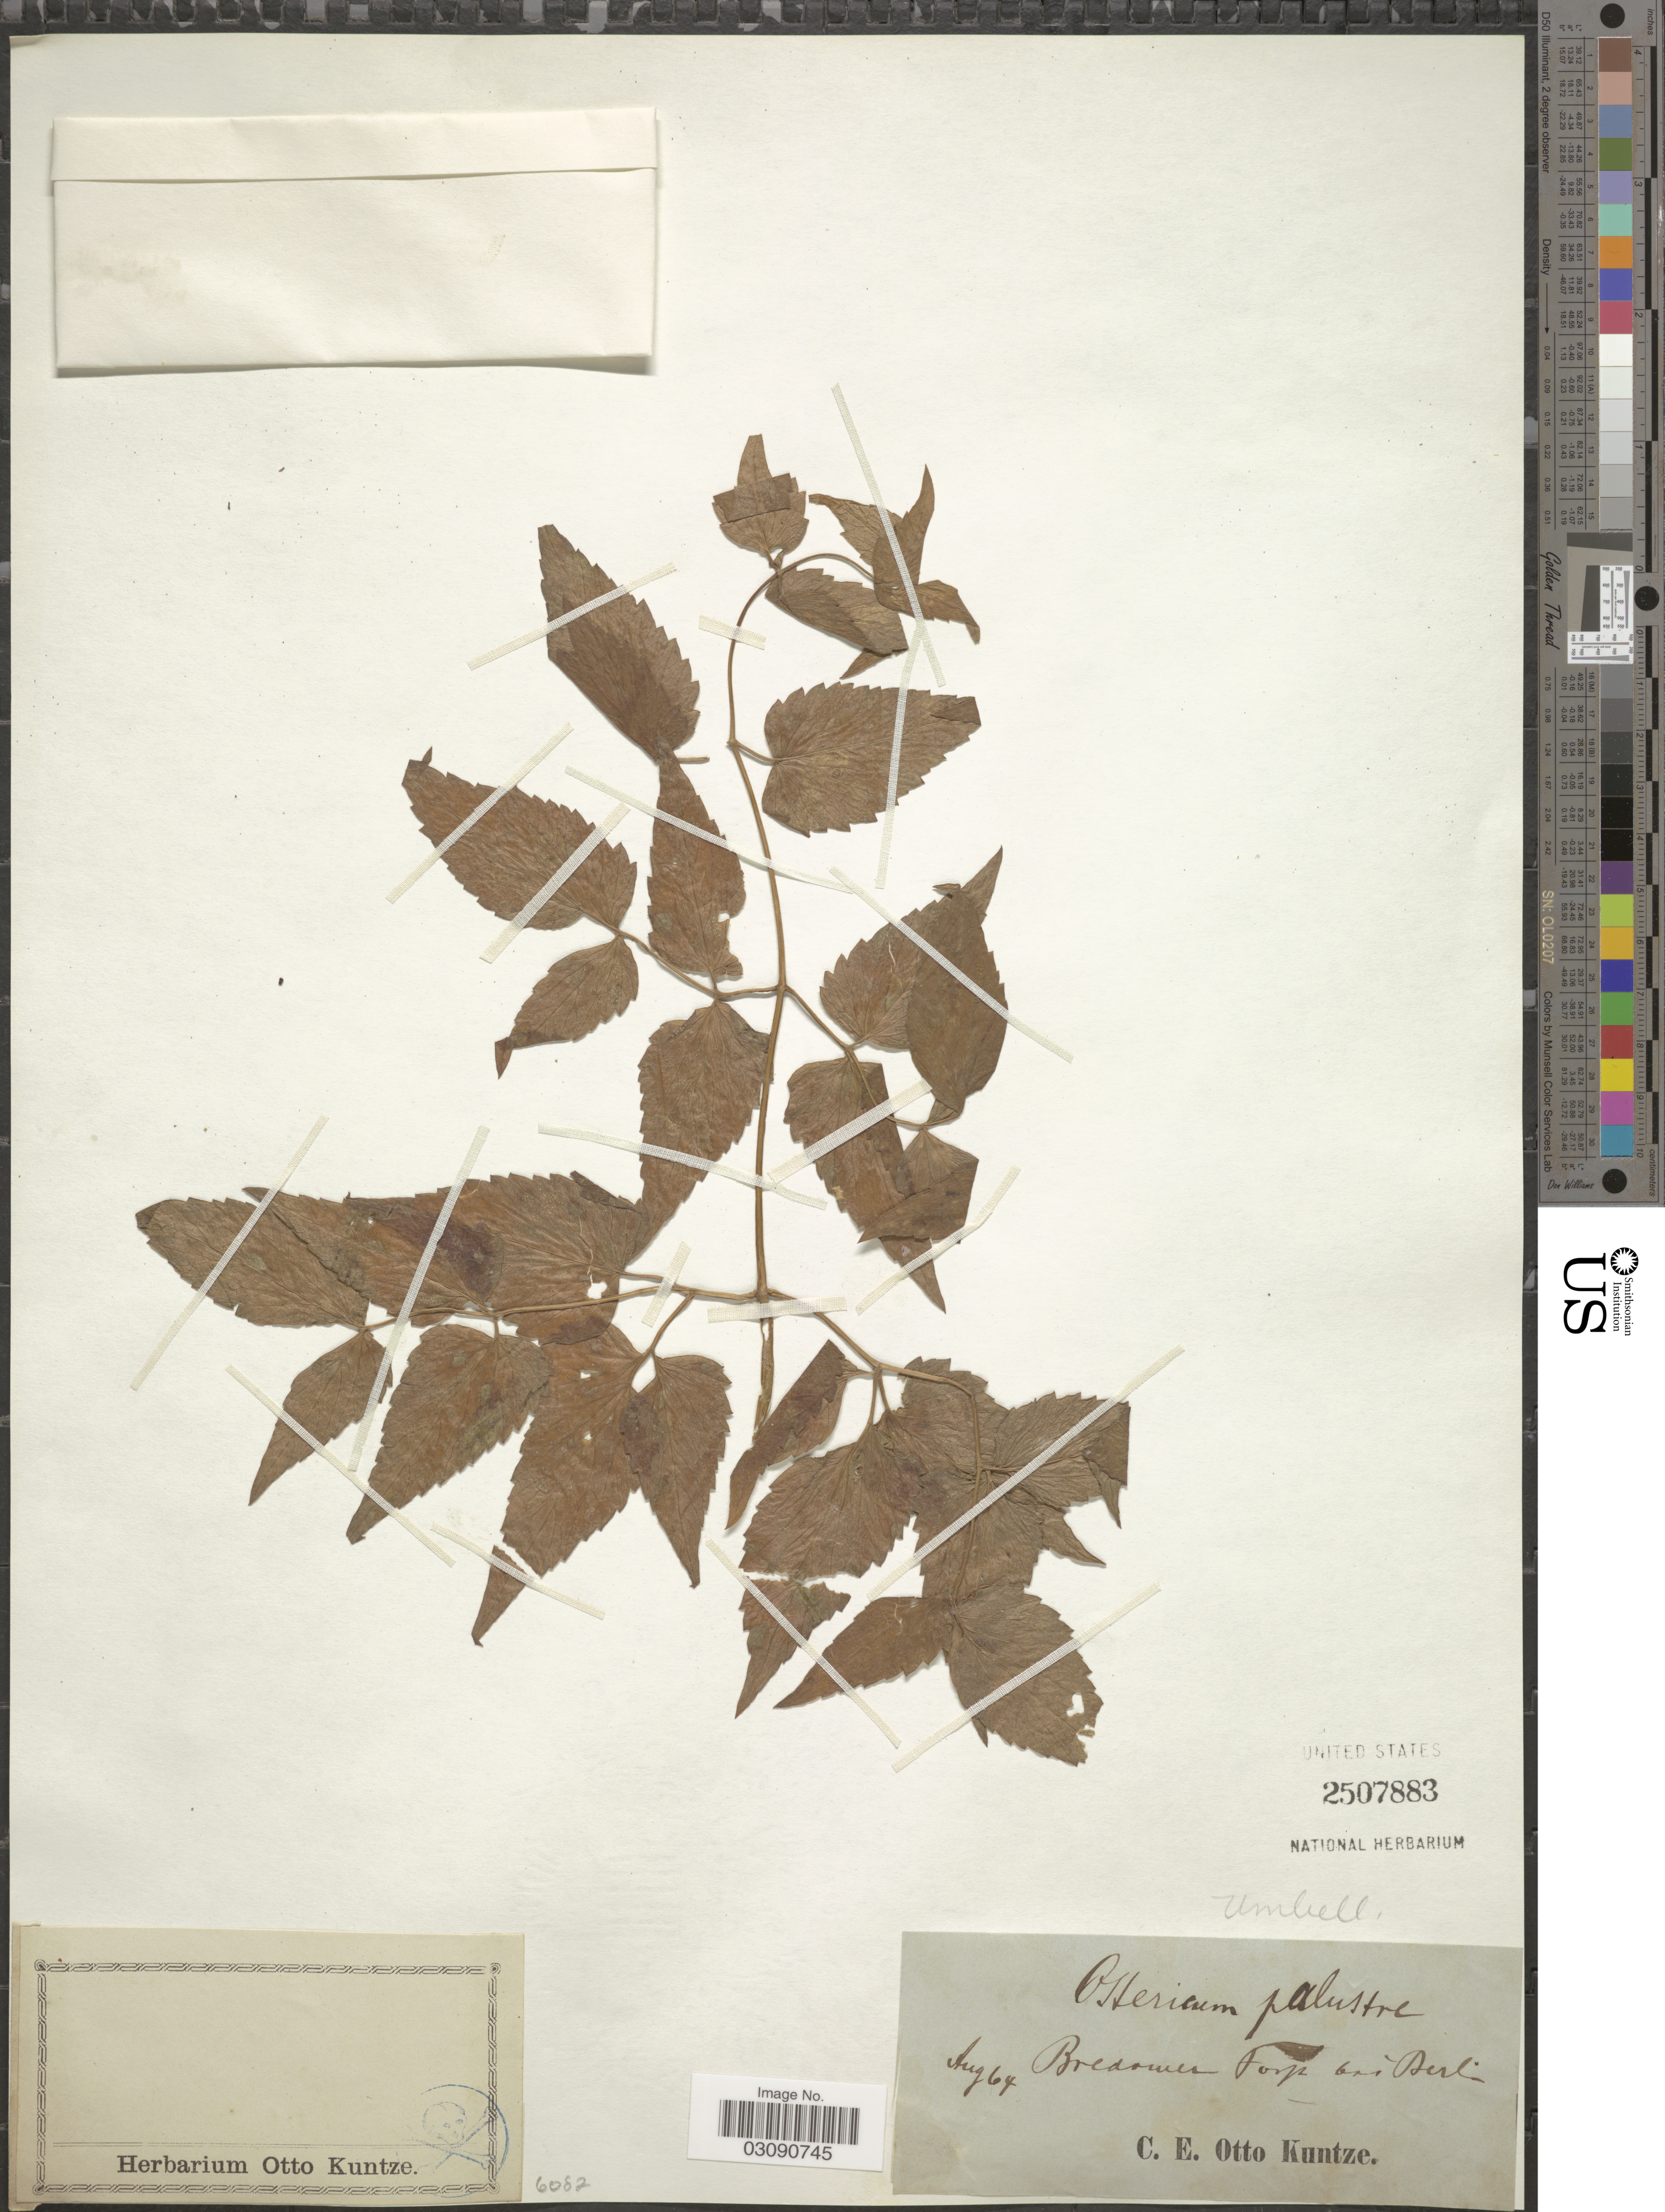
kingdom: Plantae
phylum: Tracheophyta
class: Magnoliopsida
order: Apiales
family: Apiaceae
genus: Angelica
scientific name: Angelica palustris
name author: (Besser) Hoffm.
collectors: C.E.O. Kuntze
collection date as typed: Transcribed d/m/y: /8/64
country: Germany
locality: Bredower Forst bei Berlin.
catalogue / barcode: US 2507883